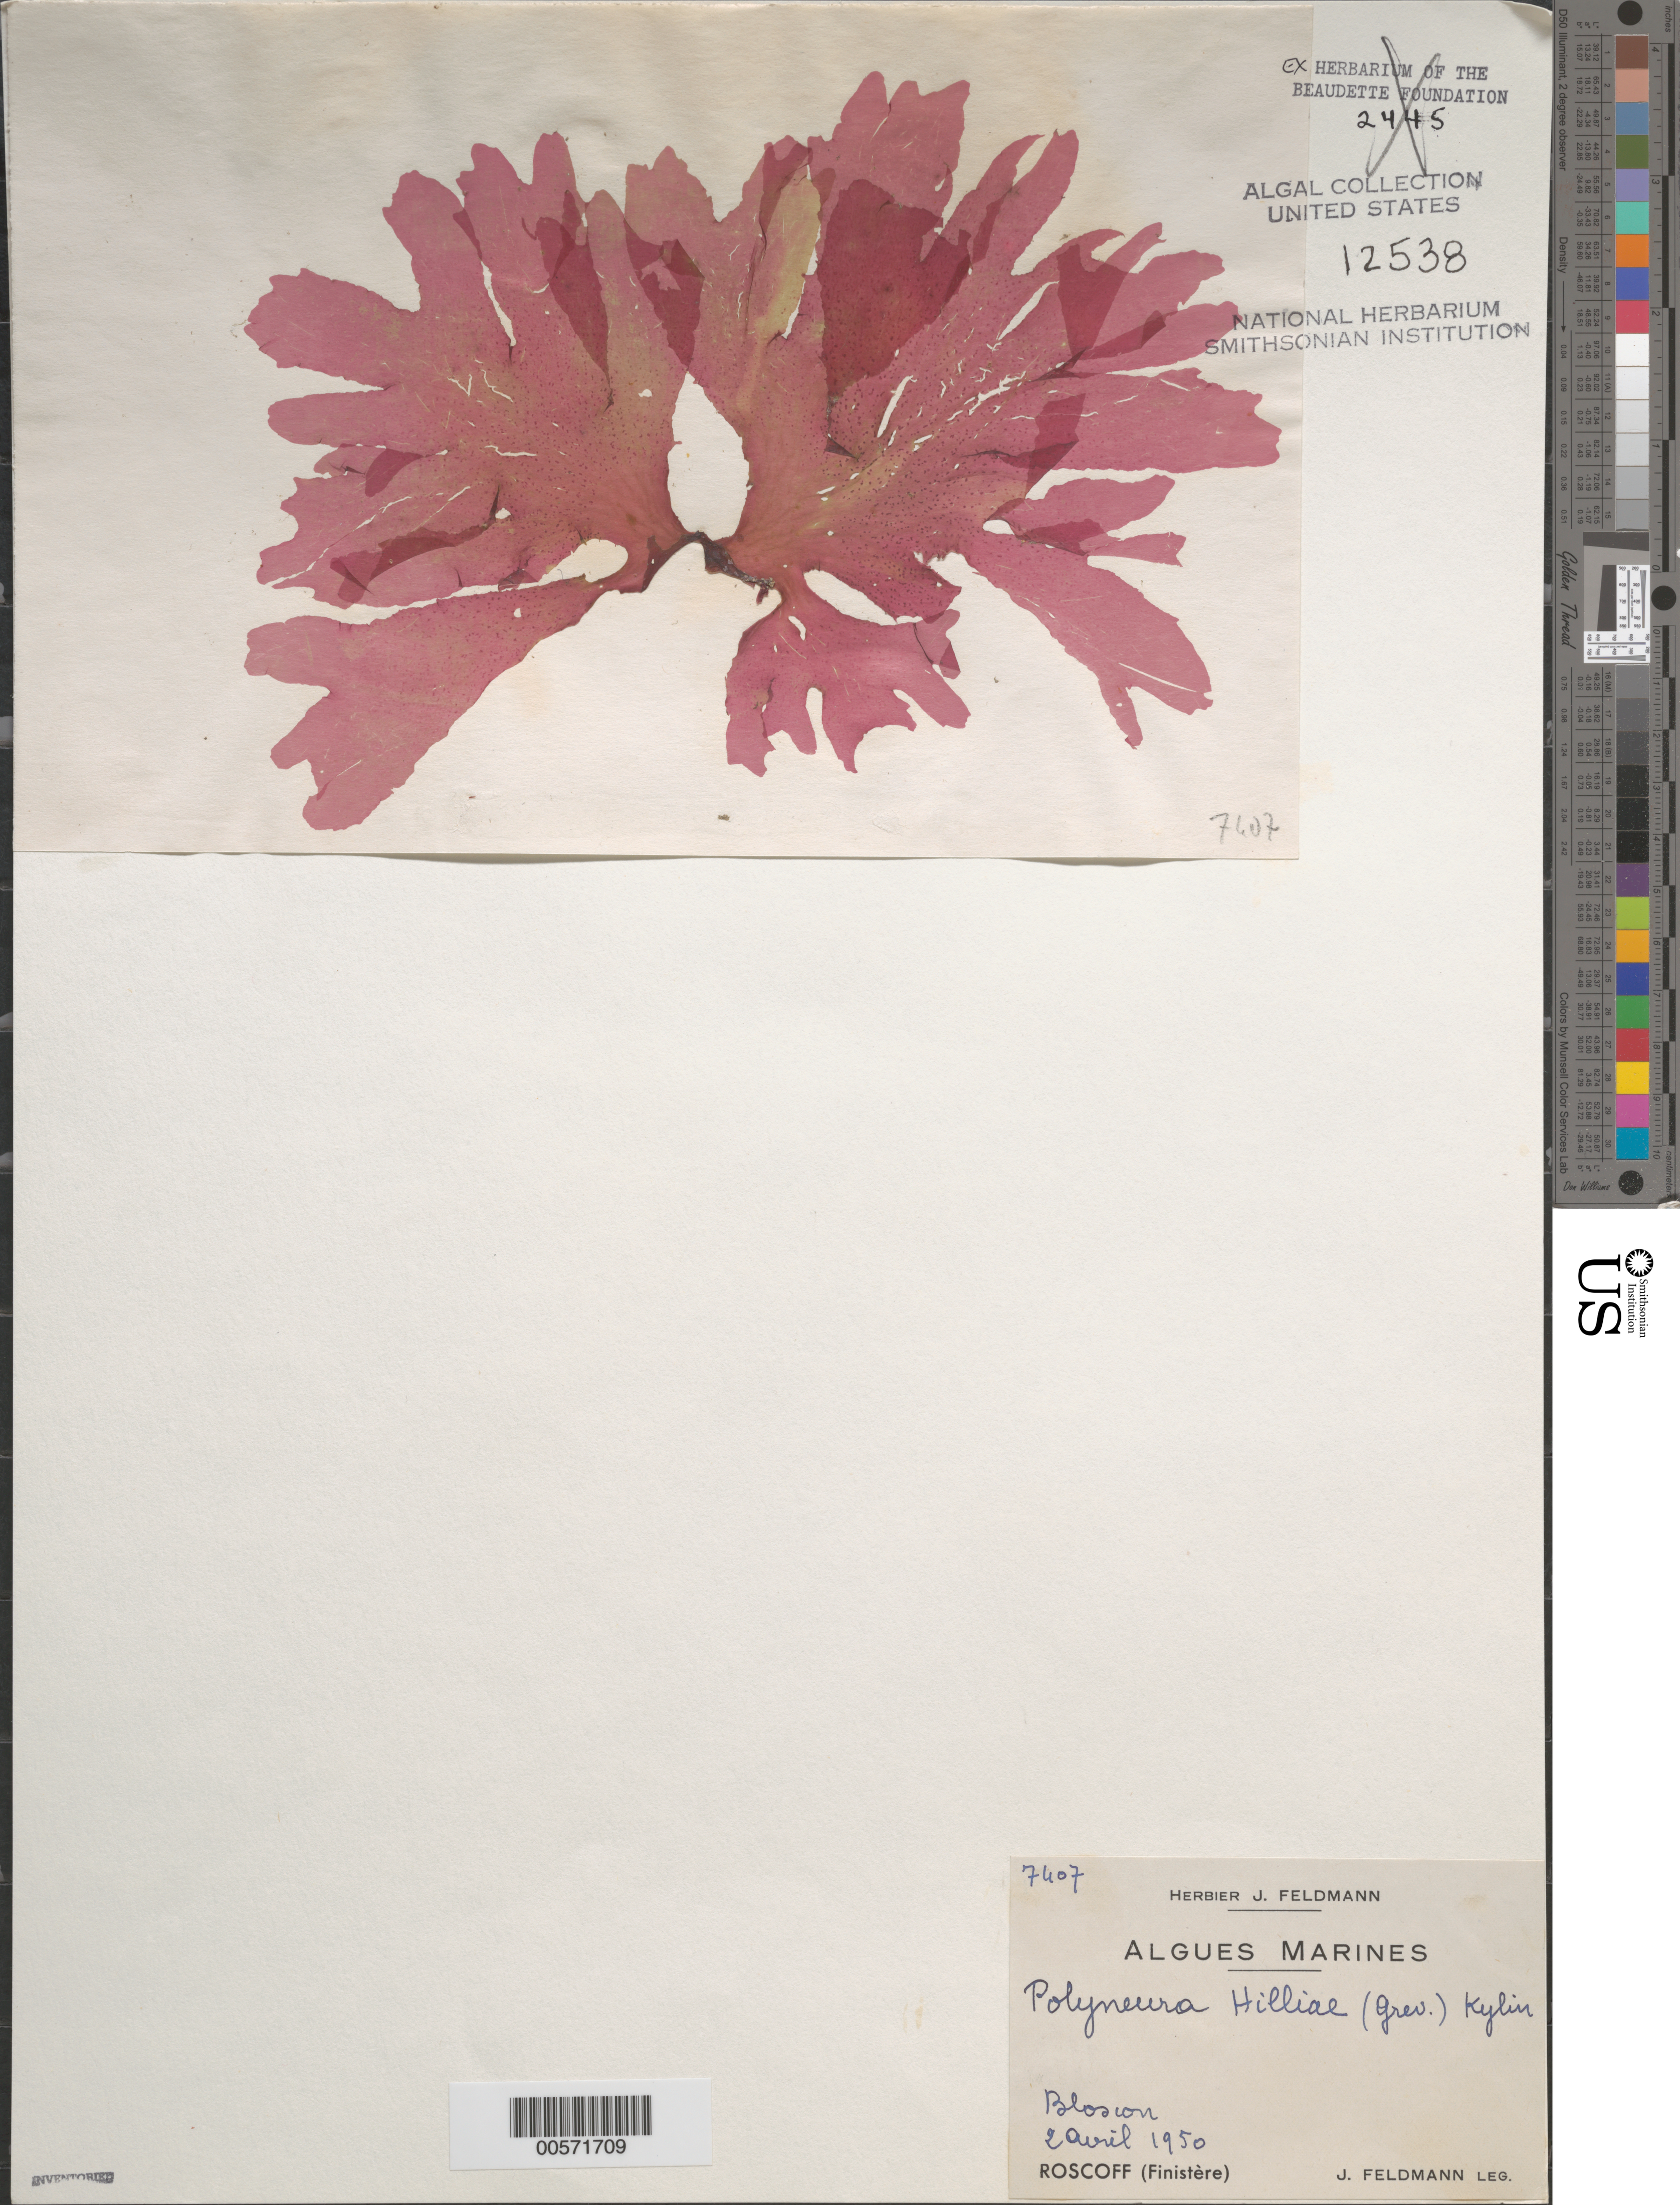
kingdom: Plantae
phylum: Rhodophyta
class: Florideophyceae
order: Ceramiales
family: Delesseriaceae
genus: Polyneura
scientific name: Polyneura bonnemaisonii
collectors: J. Feldmann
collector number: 7407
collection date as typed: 02 Apr 1950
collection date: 1950-04-02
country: France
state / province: Bretagne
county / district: Finistère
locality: Bloscom, roscoff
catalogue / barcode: US 12538